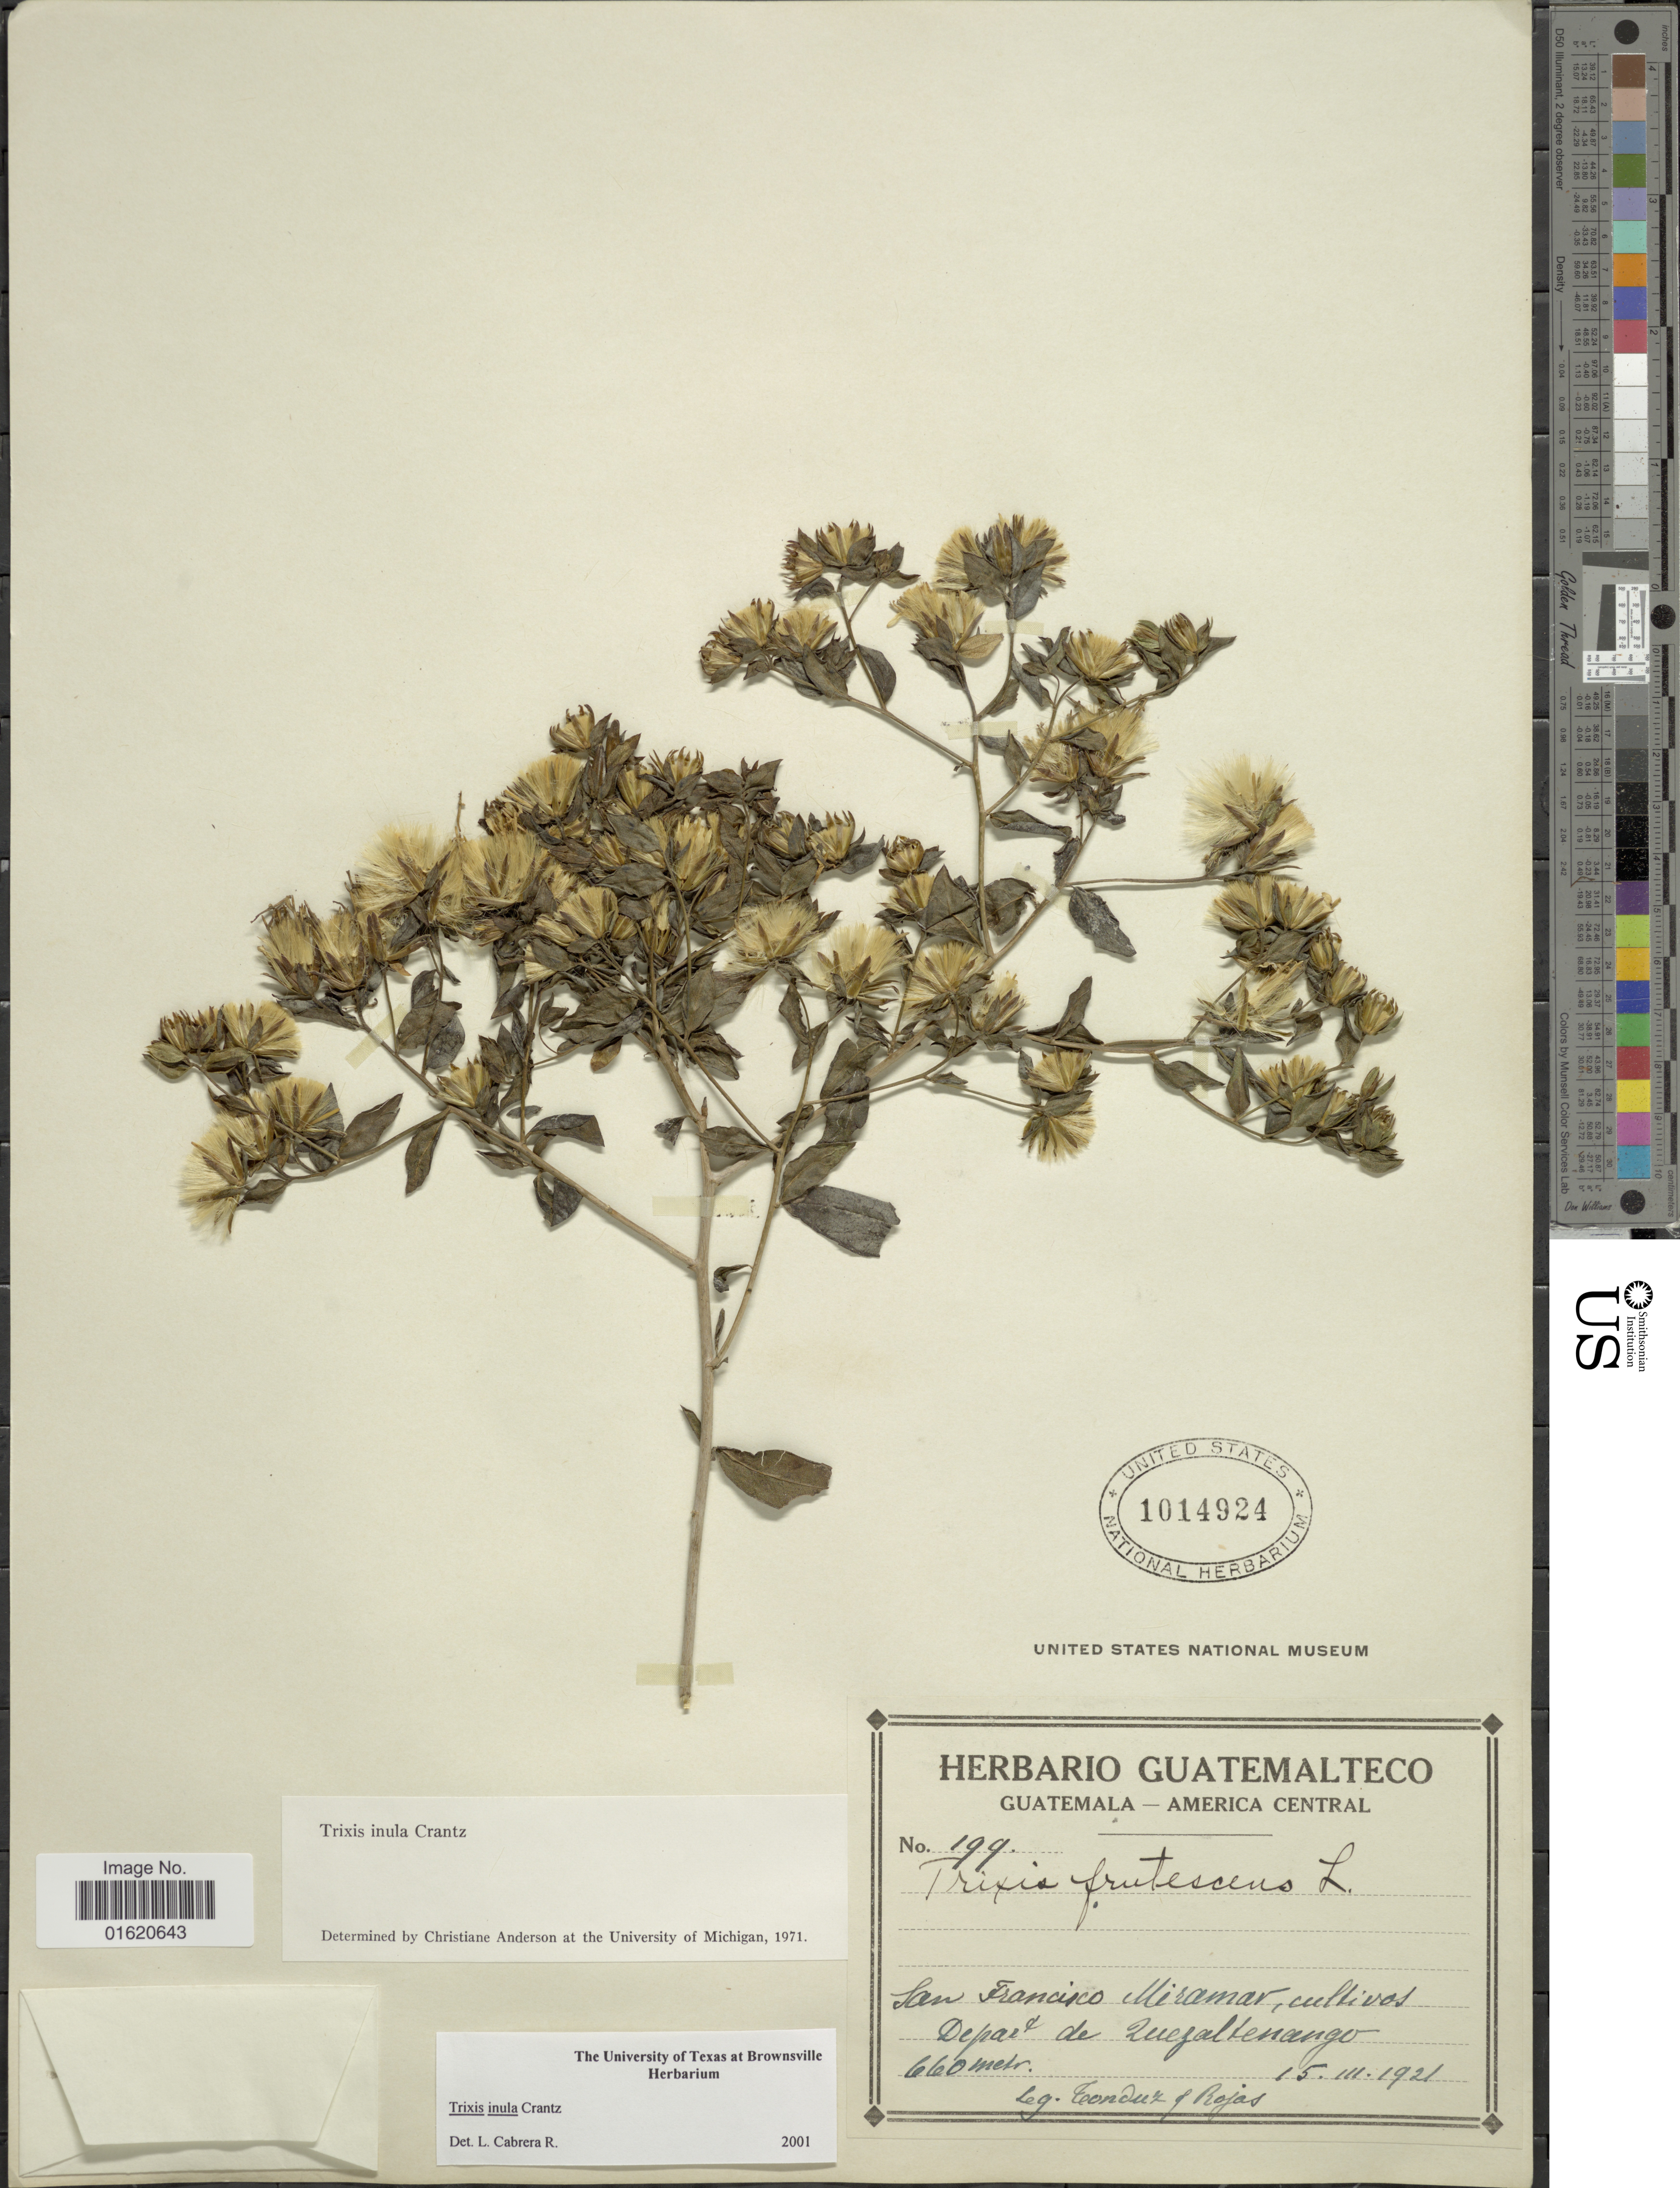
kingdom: Plantae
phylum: Tracheophyta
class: Magnoliopsida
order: Asterales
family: Asteraceae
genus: Trixis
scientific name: Trixis inula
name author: Crantz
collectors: A. Tonduz & Rojas, --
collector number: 199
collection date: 1921-03-15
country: Guatemala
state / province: Quetzaltenango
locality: San Francisco Miramar, cultivos Depar. de Quezaltenango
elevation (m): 660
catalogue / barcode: US 1014924